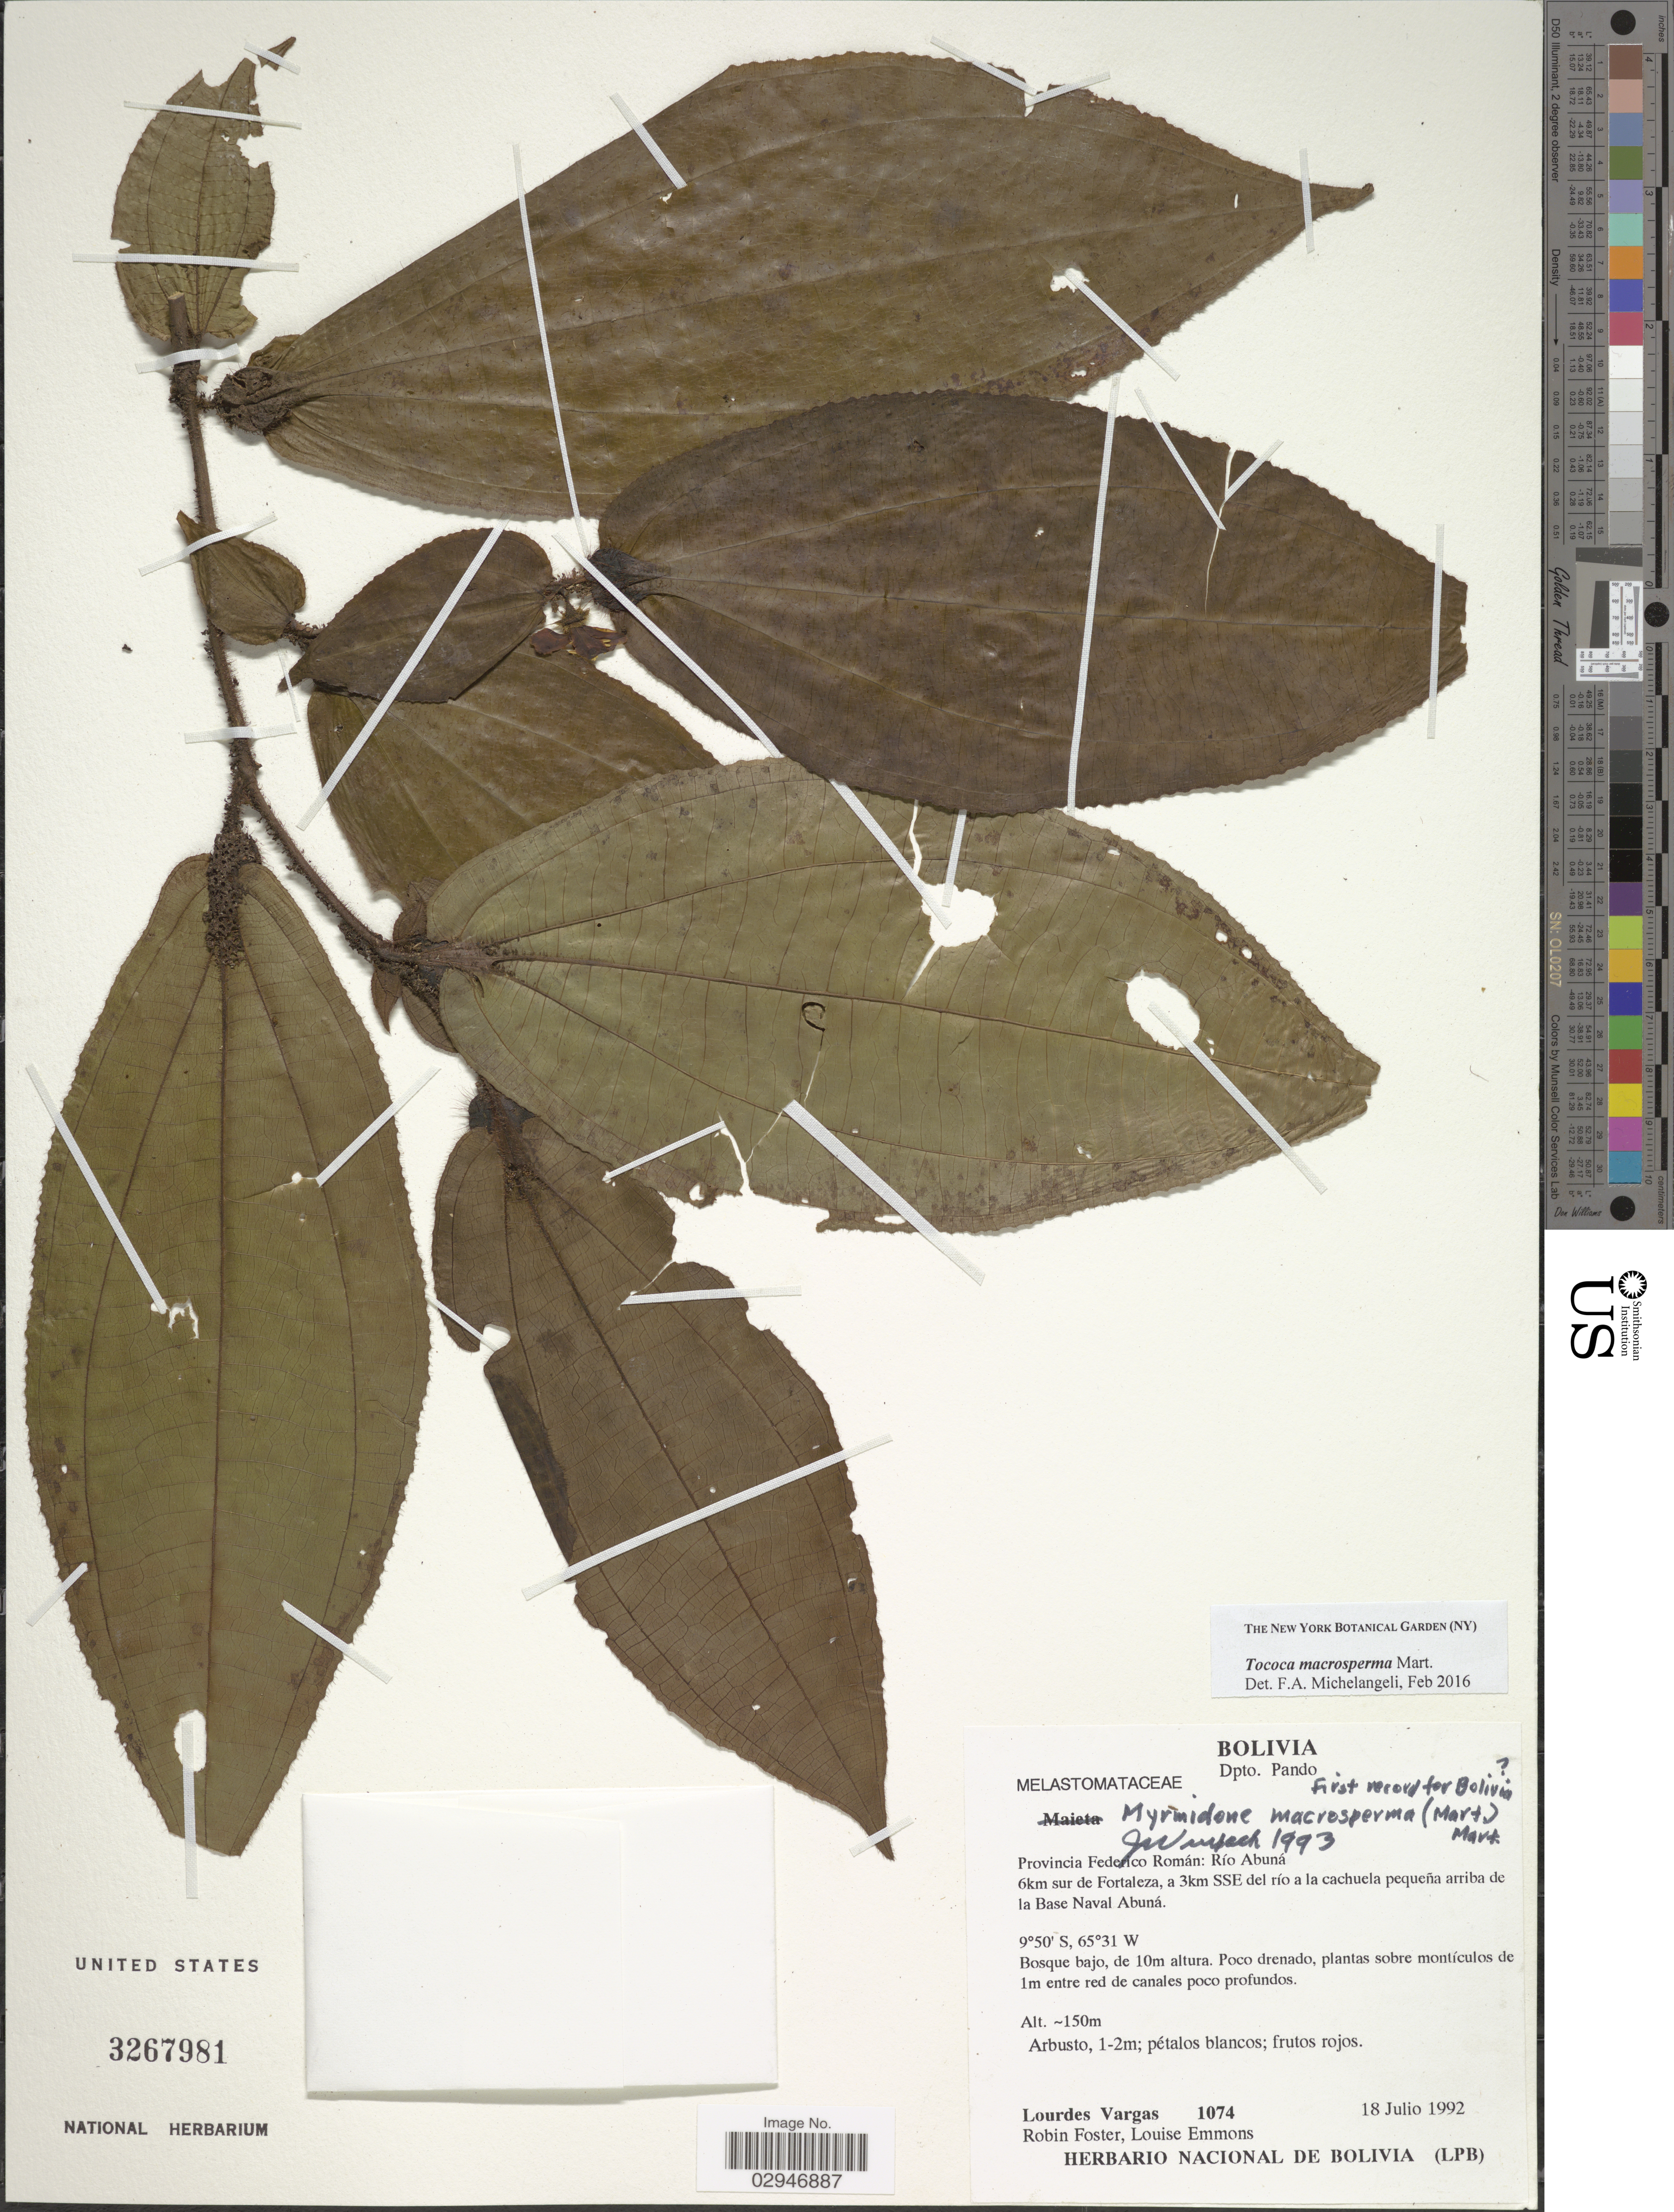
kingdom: Plantae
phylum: Tracheophyta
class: Magnoliopsida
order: Myrtales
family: Melastomataceae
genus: Tococa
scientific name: Tococa macrosperma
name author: Mart.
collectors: L. Vargas & L. Emmons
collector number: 1074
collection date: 1992-07-18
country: Bolivia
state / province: Pando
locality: Dpto. Pando. Provincia Federico Román: río Abuná. 6km sur de Fortaleza, a 3km SSE del río a la cachuela pequeña arriba de la Base Naval Abuná.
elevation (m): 150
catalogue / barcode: US 3267981